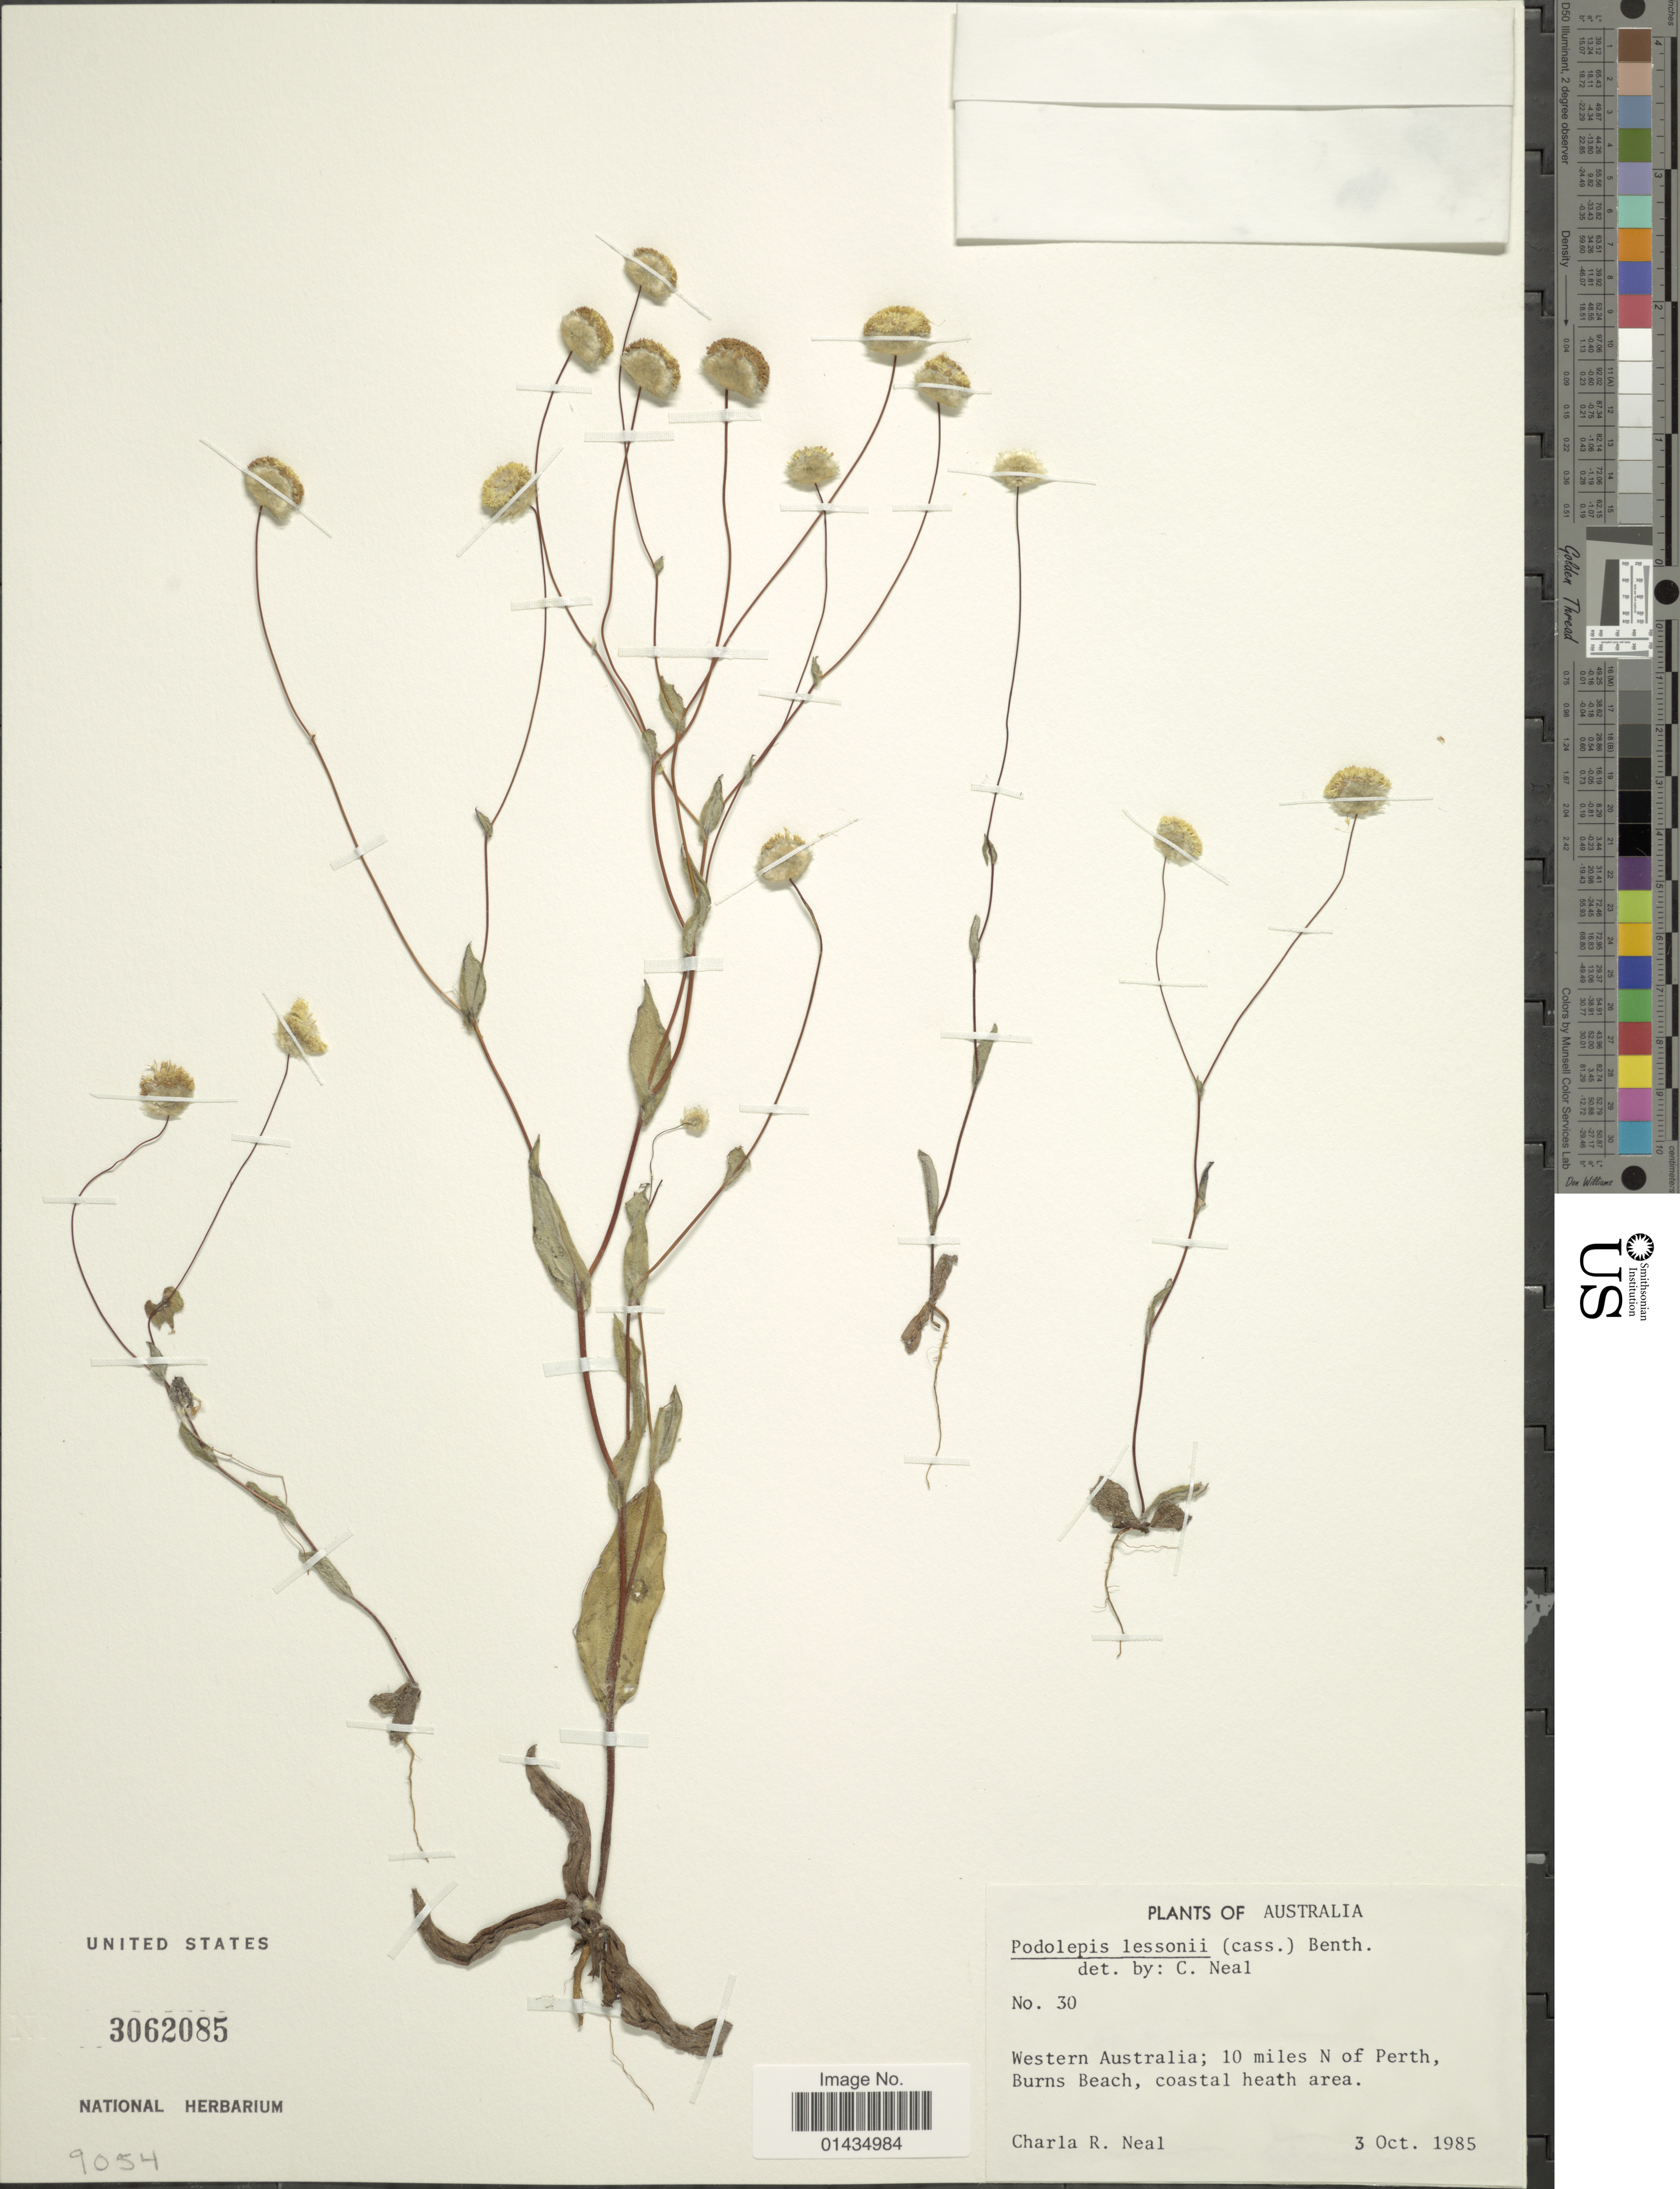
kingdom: Plantae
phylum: Tracheophyta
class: Magnoliopsida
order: Asterales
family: Asteraceae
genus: Podolepis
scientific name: Podolepis lessonii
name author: (Cass.) Benth.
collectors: C. Neal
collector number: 30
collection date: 1985-10-03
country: Australia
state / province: Western Australia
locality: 10 miles N of Perth, Burns Beach, coastal heath area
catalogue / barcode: US 3062085